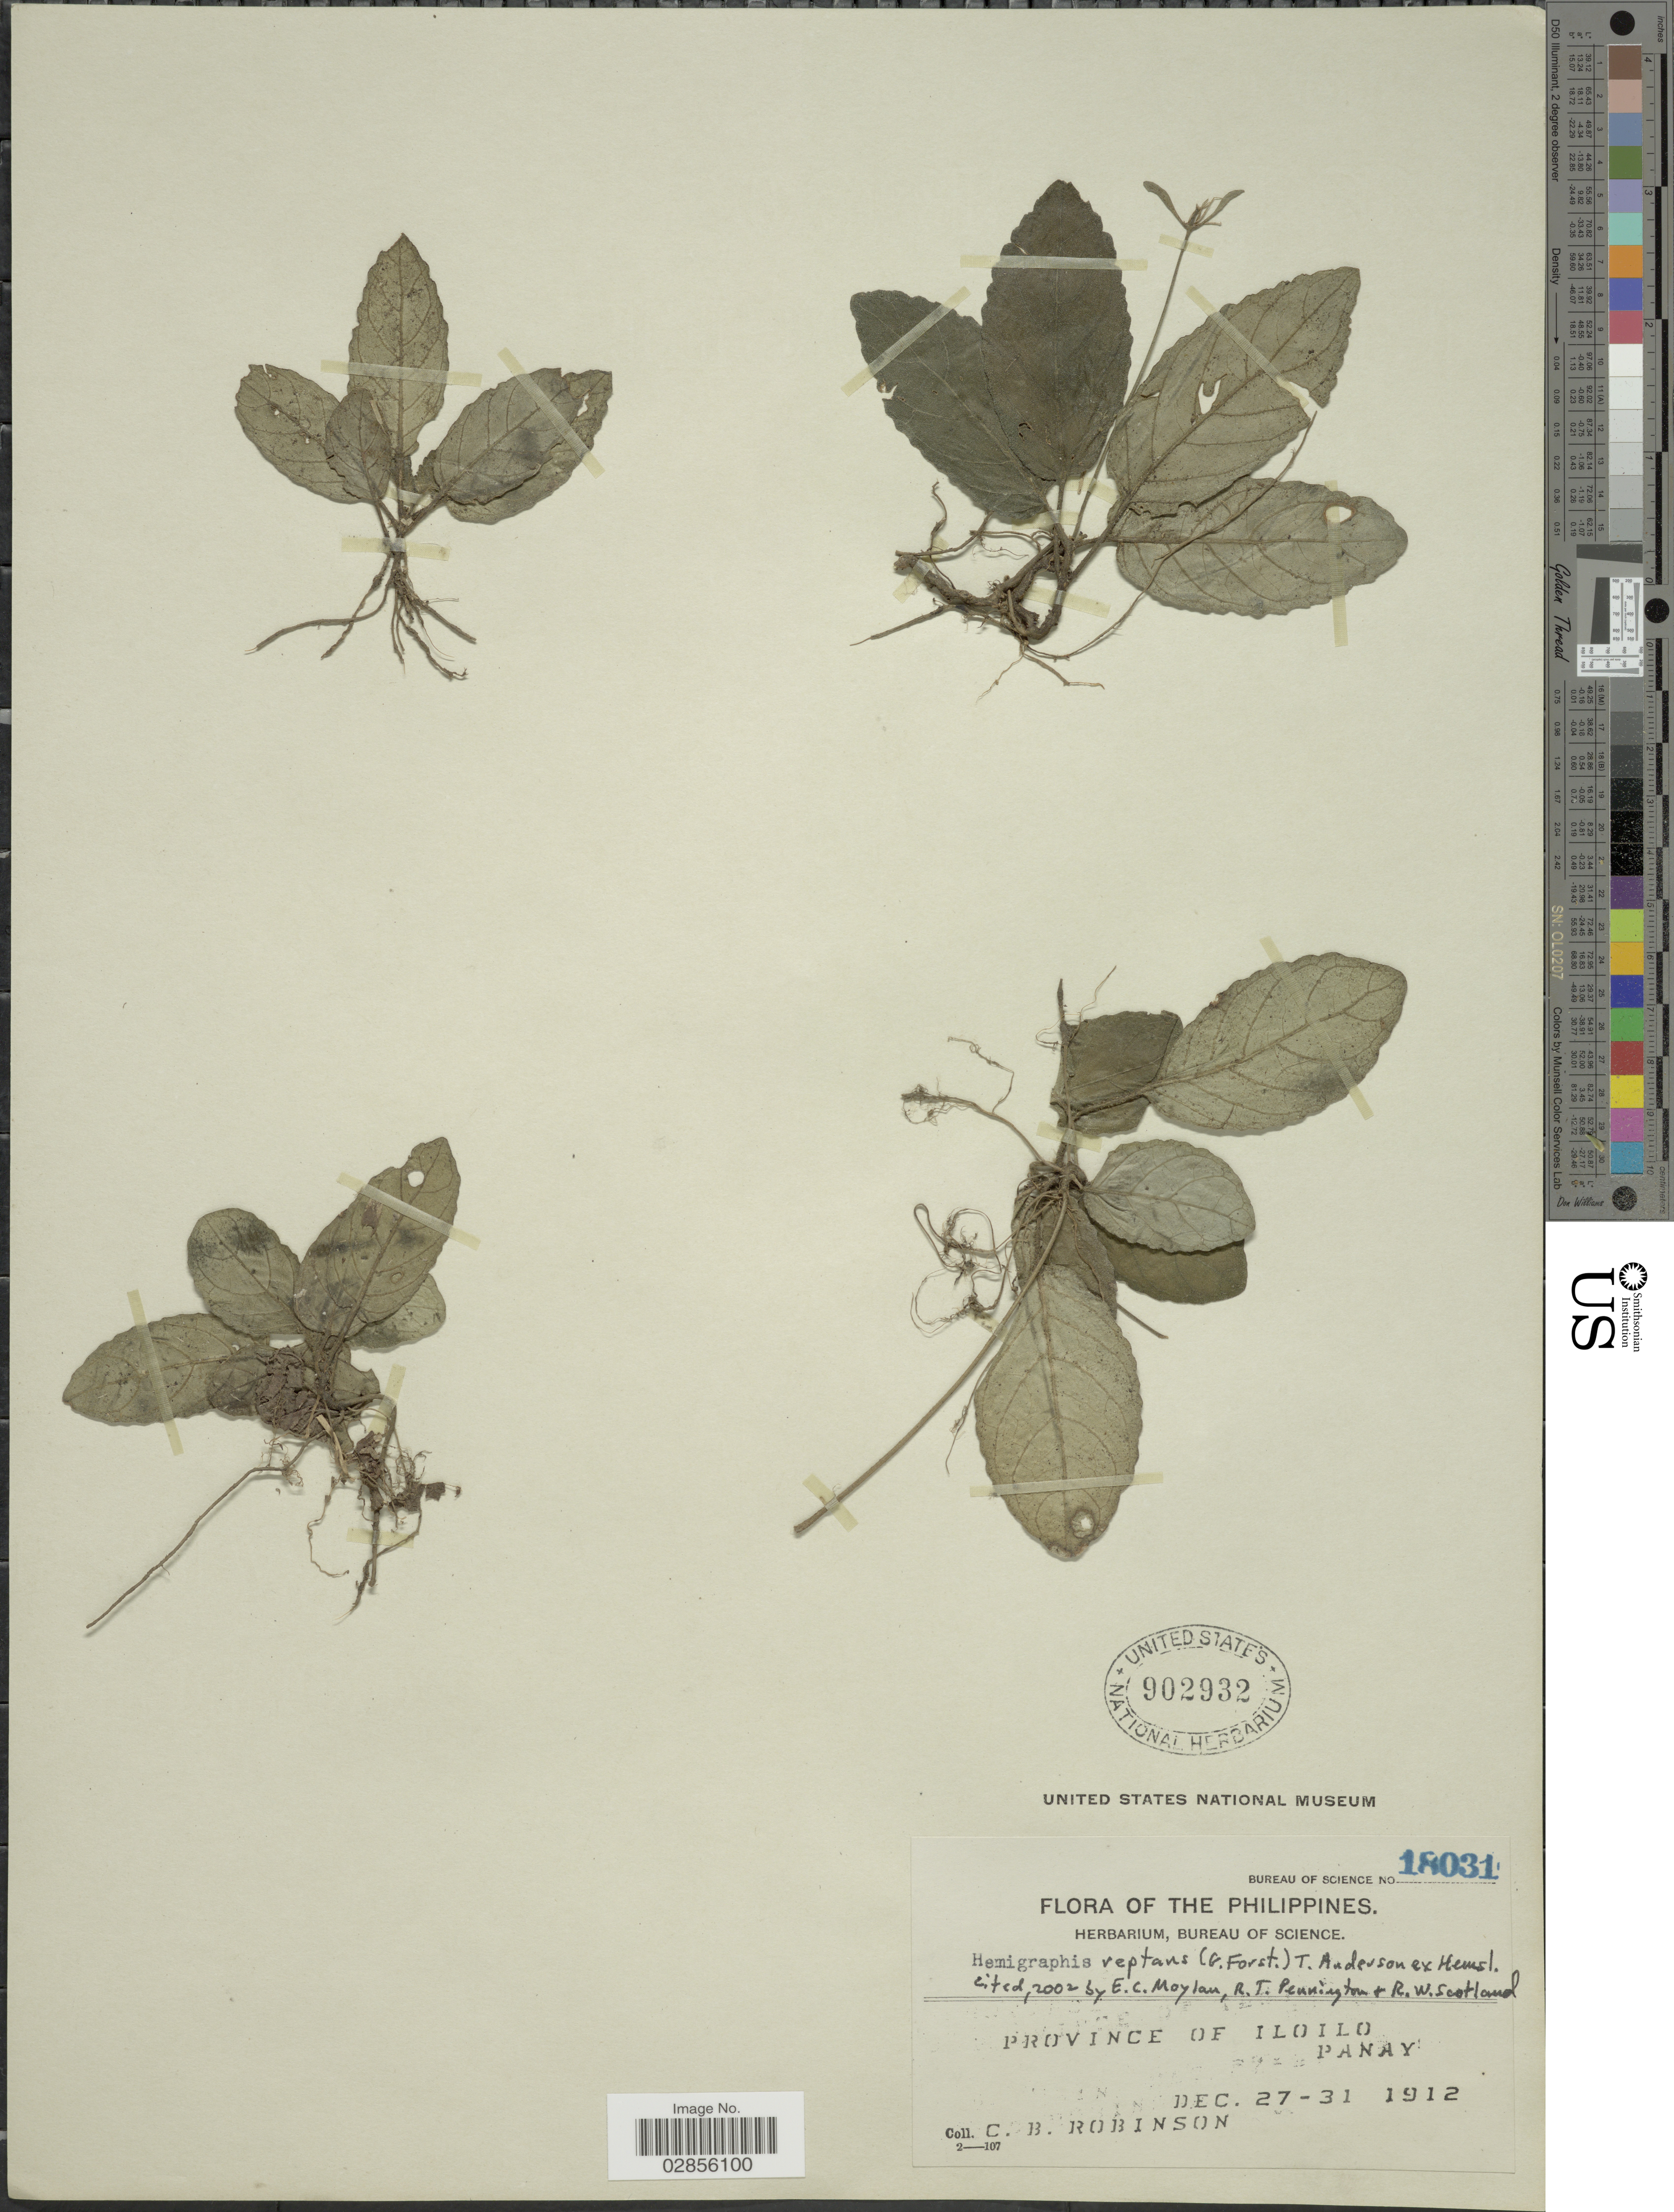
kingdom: Plantae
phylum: Tracheophyta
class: Magnoliopsida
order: Lamiales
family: Acanthaceae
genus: Hemigraphis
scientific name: Hemigraphis reptans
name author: (G. Forst.) T. Anderson ex Hemsl.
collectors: C. Robinson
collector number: Bureau of Science 18031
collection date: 1912-12-27/1912-12-31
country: Philippines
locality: Province of Iloilo, Panay.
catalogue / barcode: US 902932